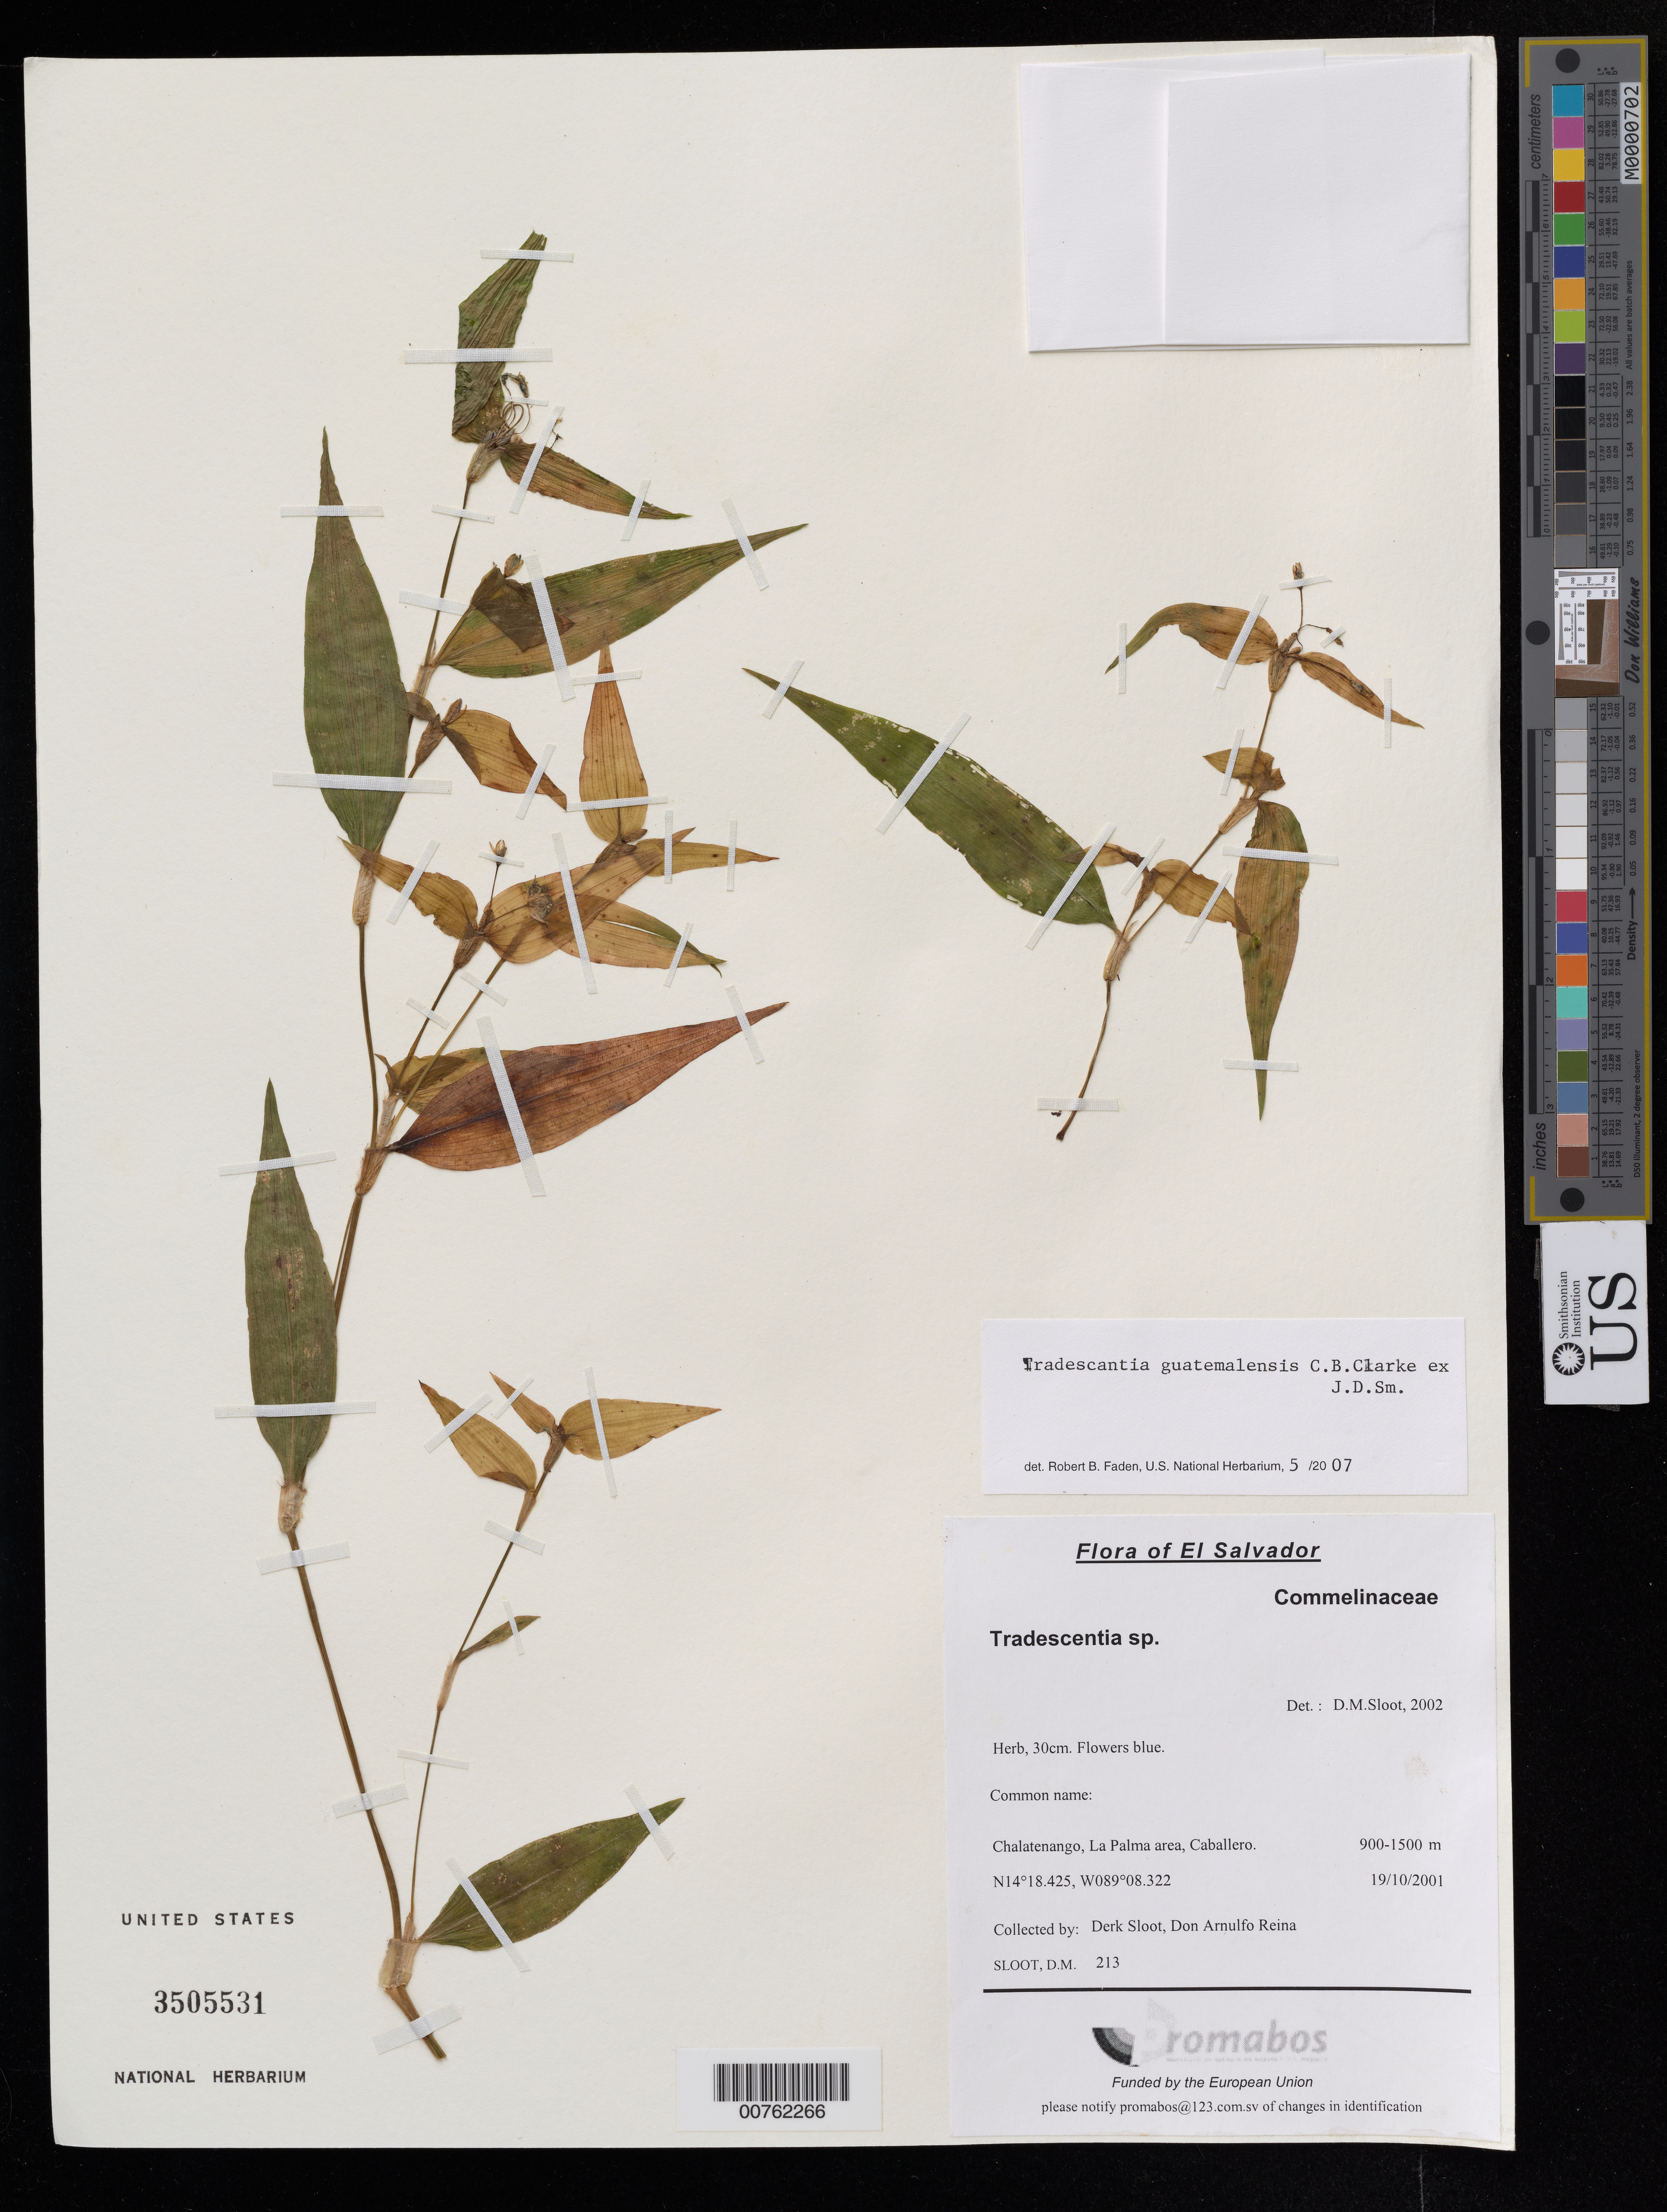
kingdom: Plantae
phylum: Tracheophyta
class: Liliopsida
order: Commelinales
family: Commelinaceae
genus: Tradescantia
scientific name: Tradescantia guatemalensis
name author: C.B. Clarke ex Donn. Sm.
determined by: Faden, Robert B., (US), Smithsonian Institution - National Museum of Natural History (UNITED STATES)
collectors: D. M. Sloot & D. A. Reina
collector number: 213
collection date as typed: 19 Oct 2001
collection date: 2001-10-19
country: El Salvador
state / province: Chalatenango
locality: La Palma area, Caballero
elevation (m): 900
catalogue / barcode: US 3505531